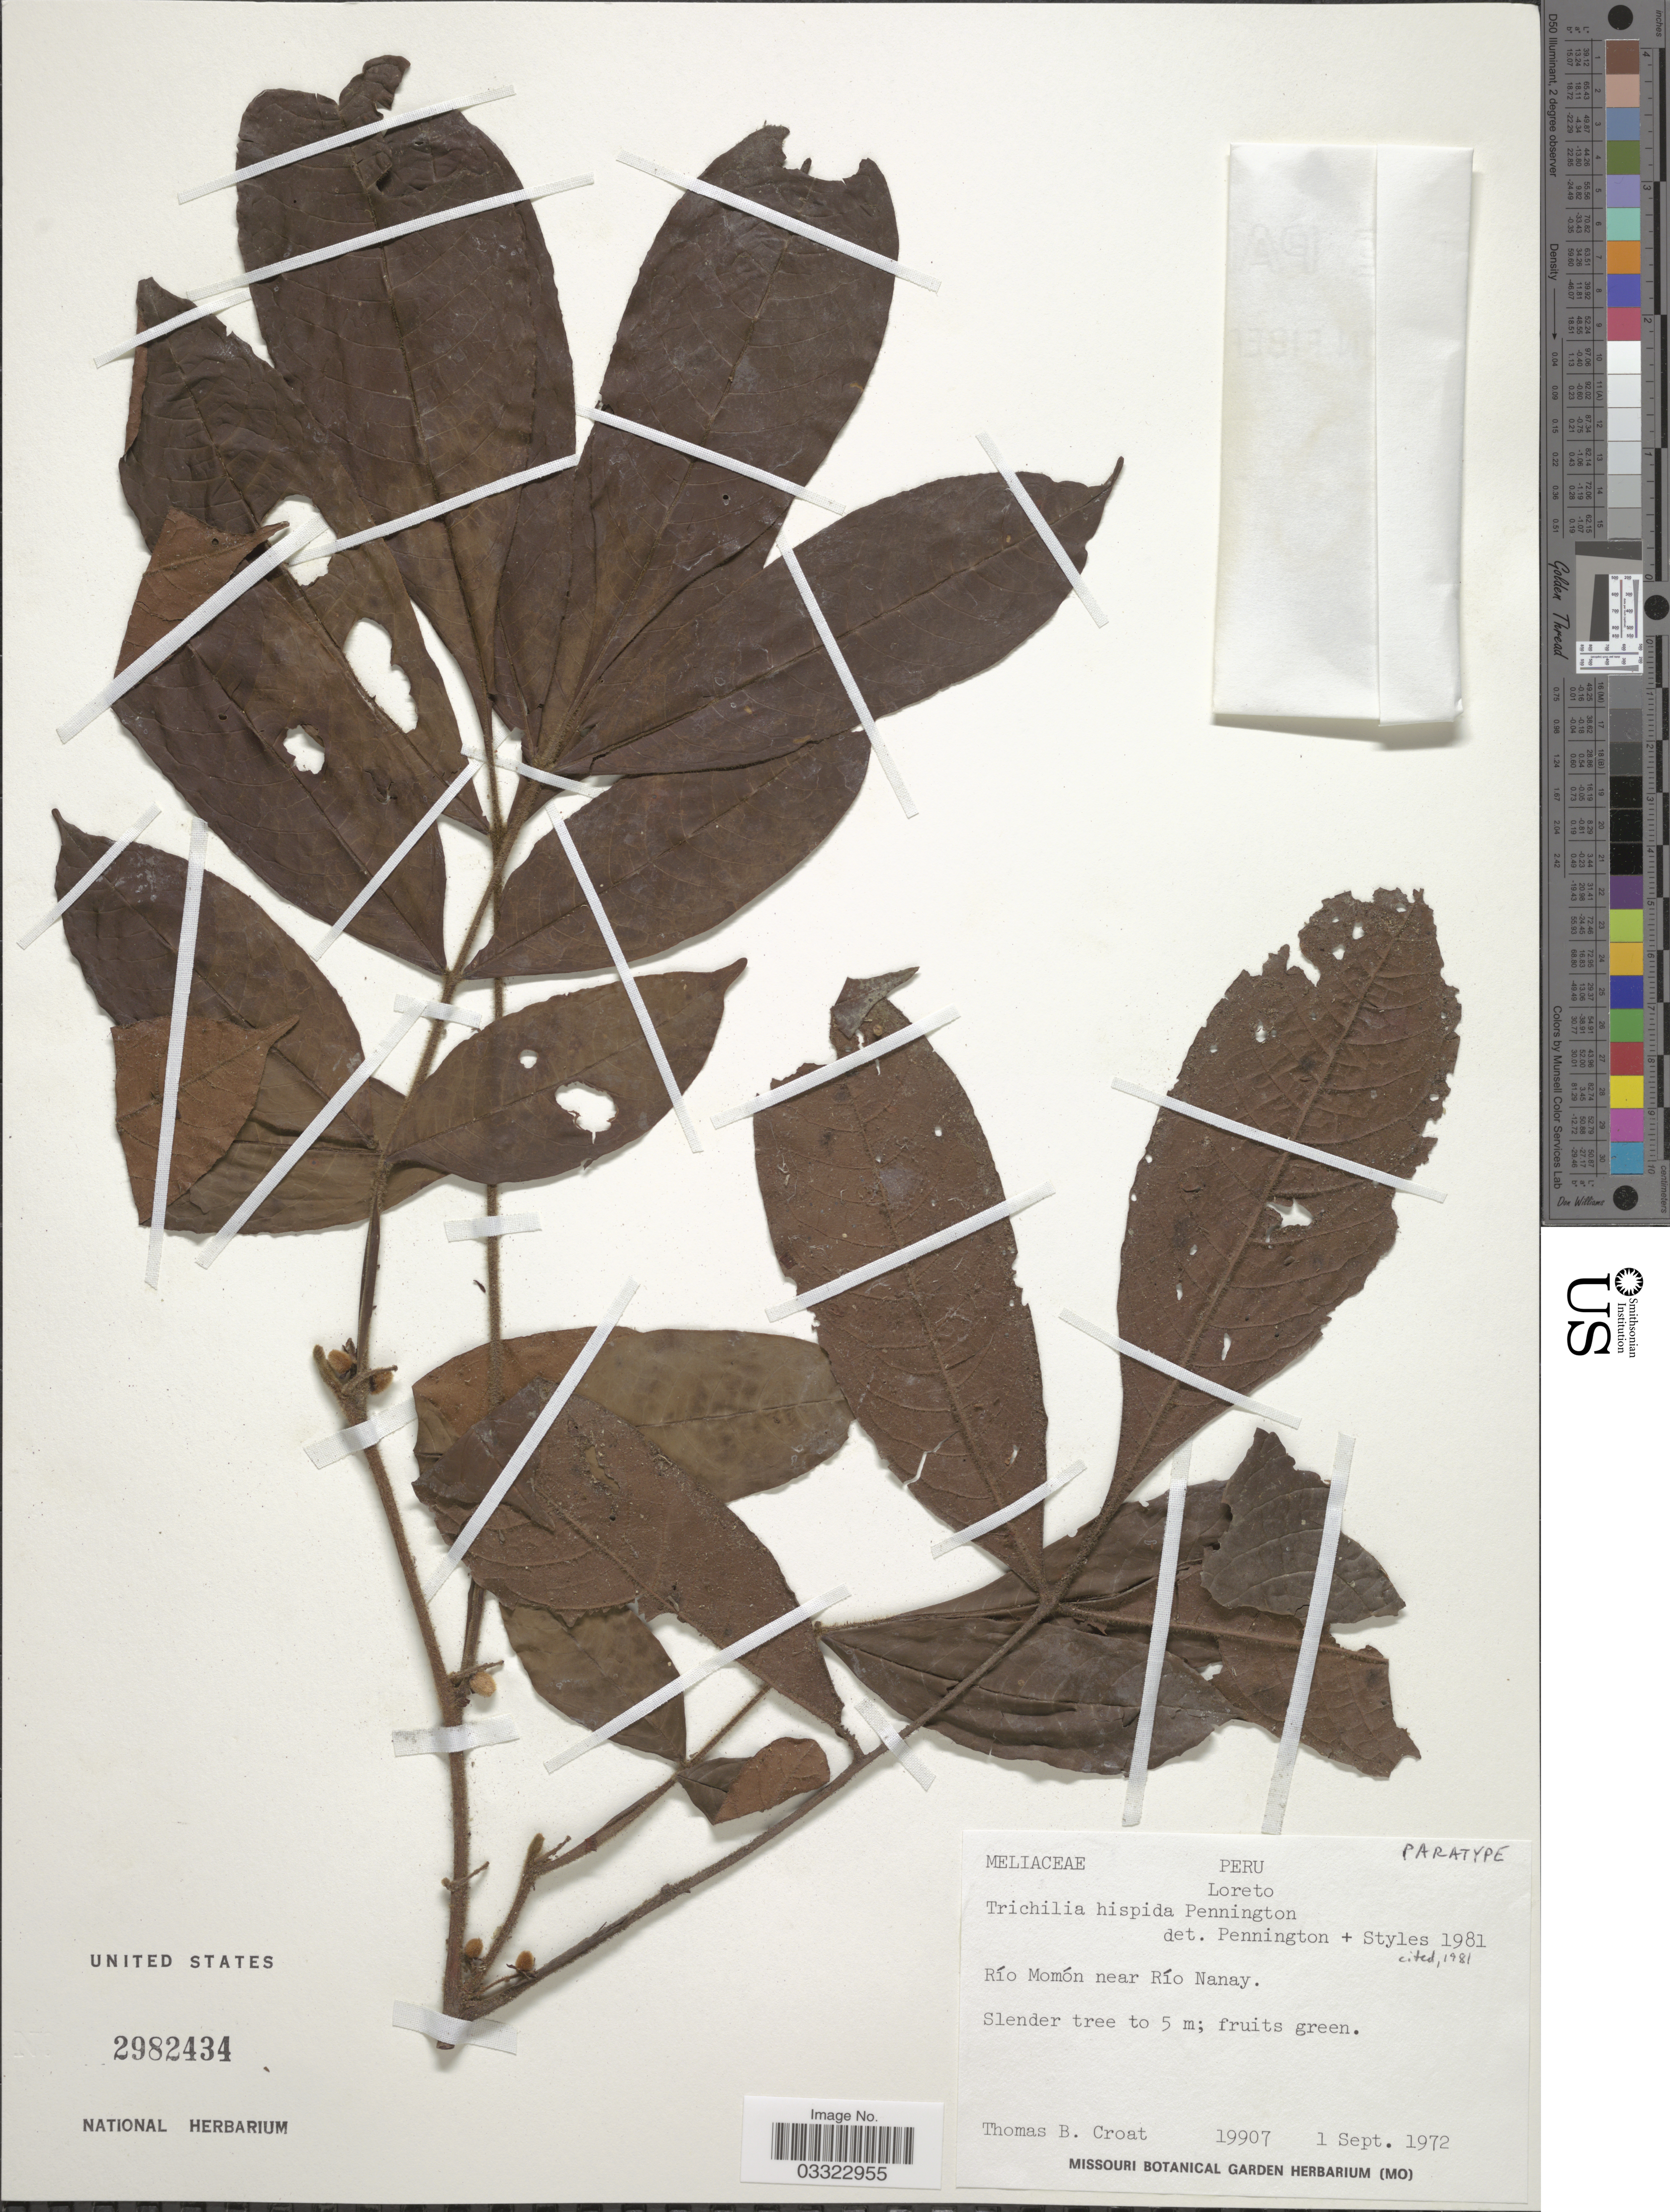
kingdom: Plantae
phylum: Tracheophyta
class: Magnoliopsida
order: Sapindales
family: Meliaceae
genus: Trichilia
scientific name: Trichilia hispida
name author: T.D. Penn.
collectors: T. B. Croat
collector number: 19907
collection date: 1972-09-01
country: Peru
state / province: Loreto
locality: Río Momón near Río Nanay.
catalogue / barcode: US 2982434